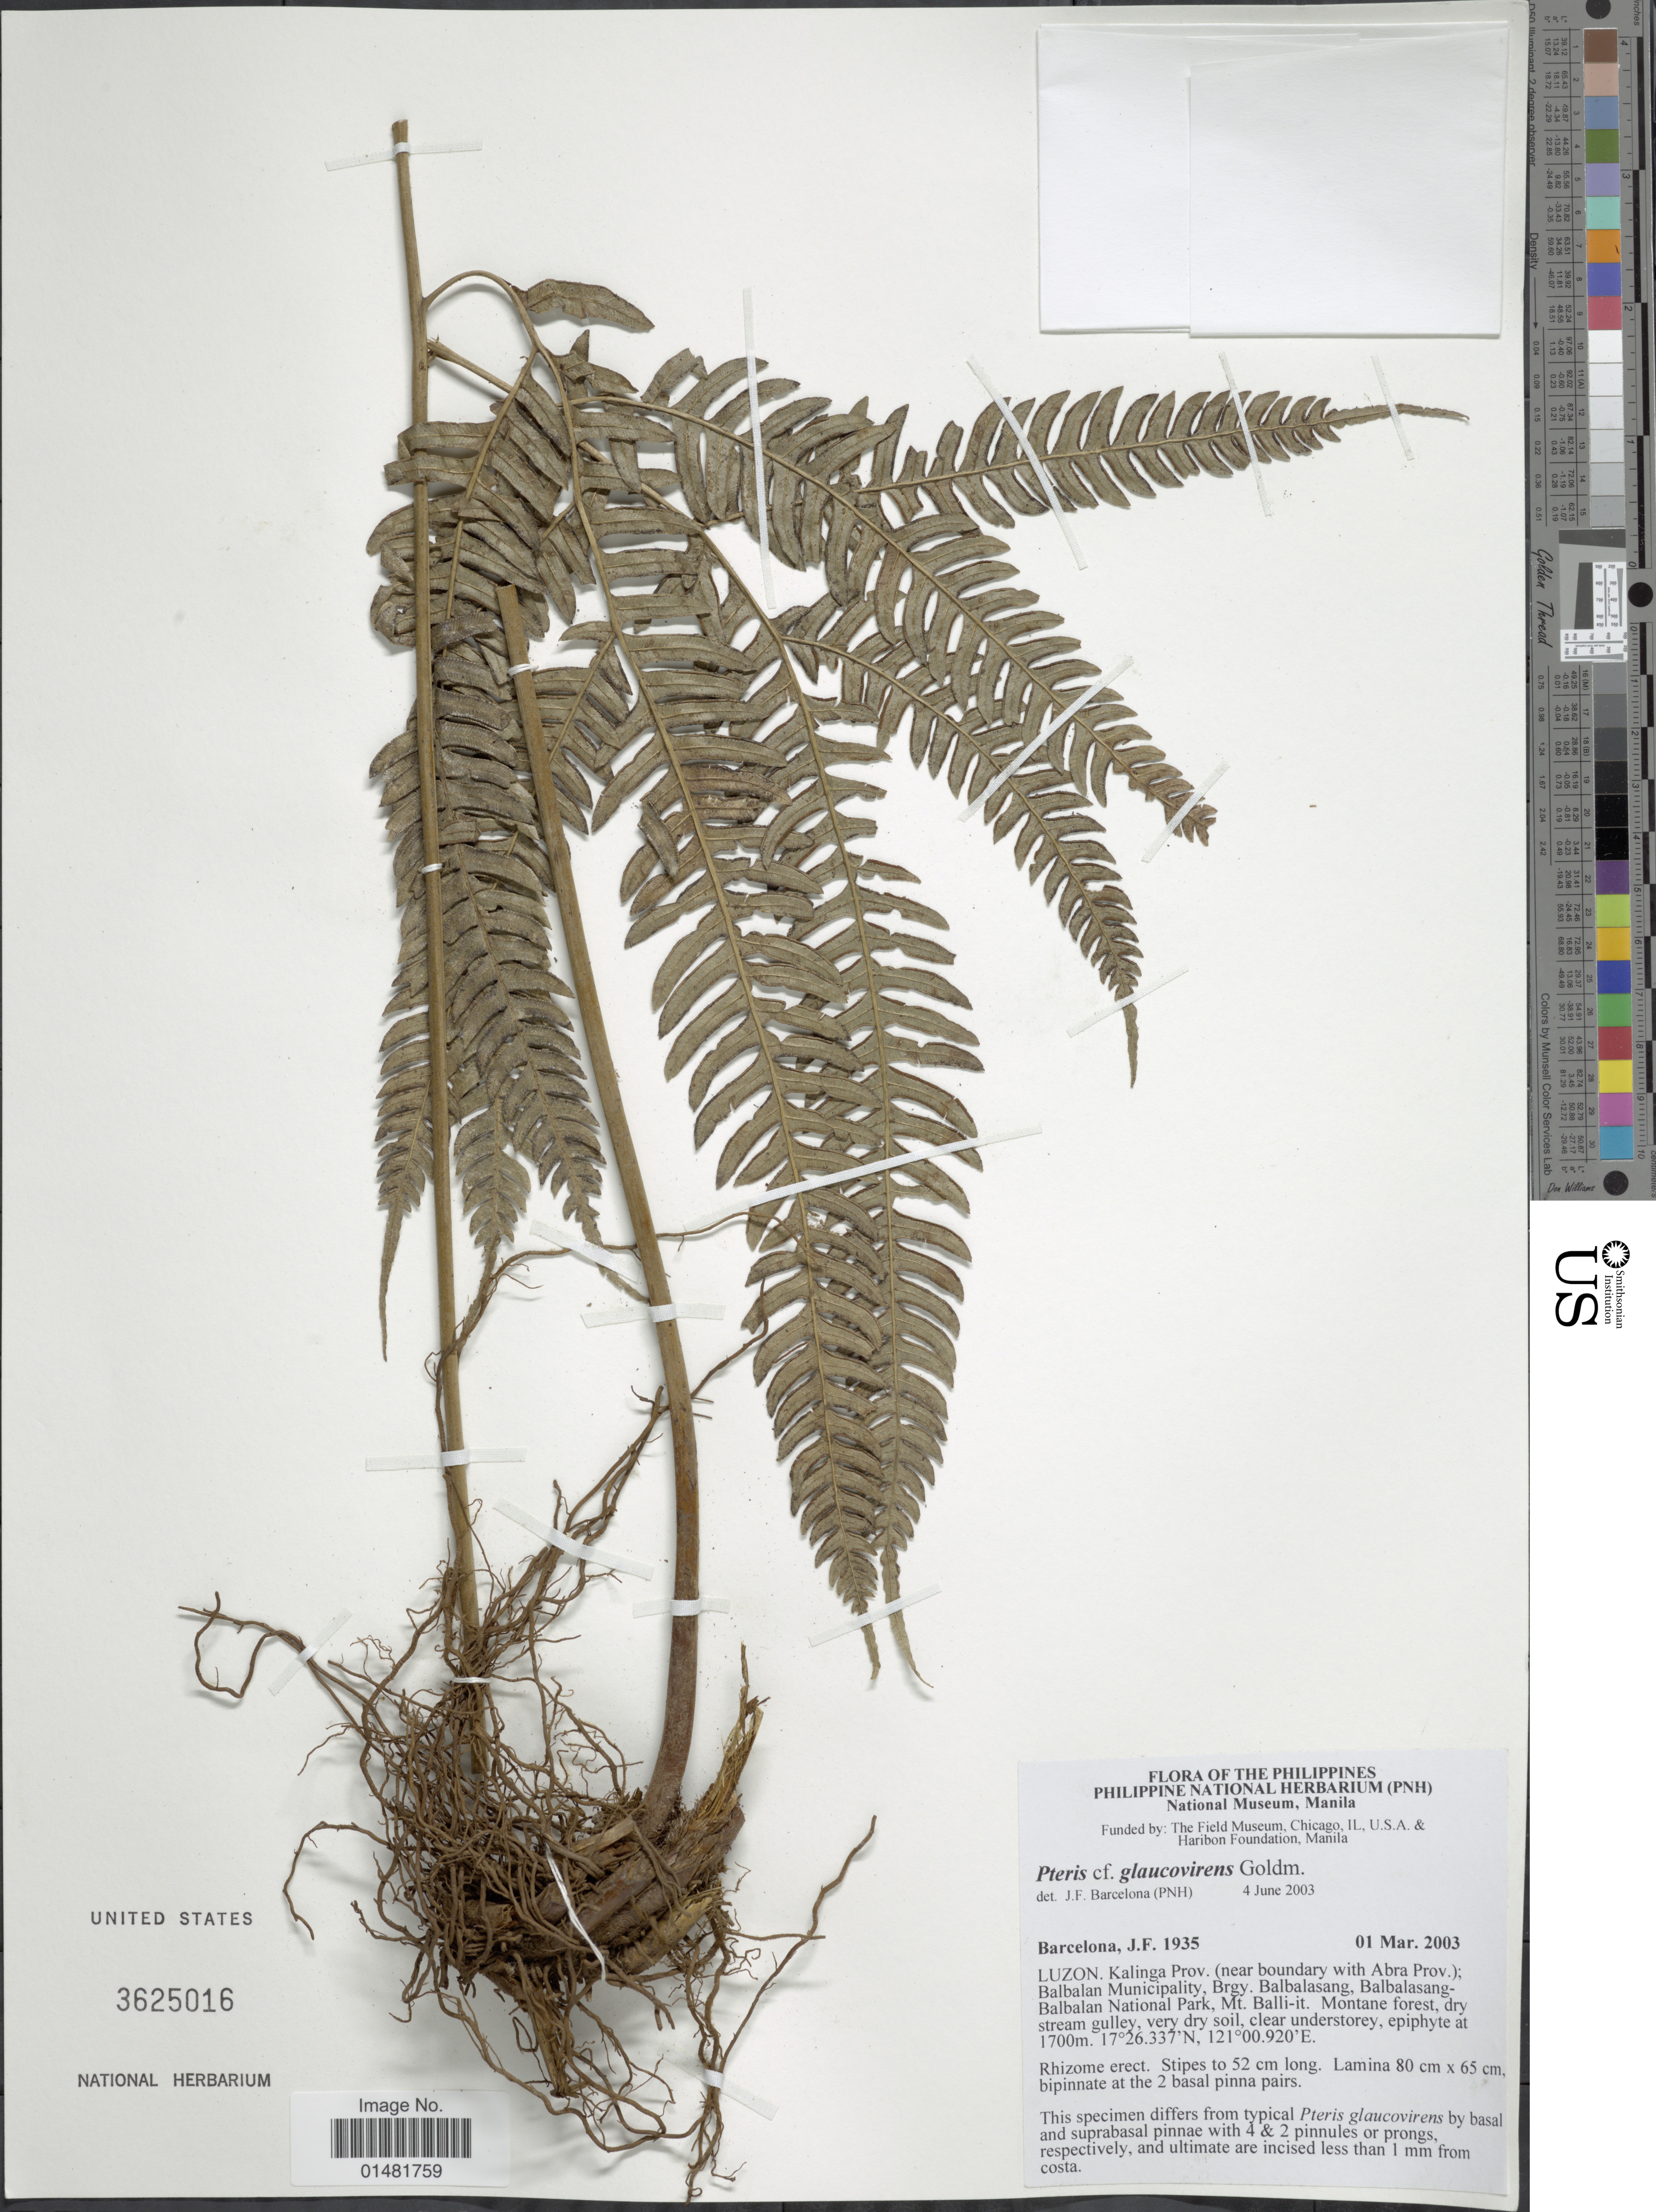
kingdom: Plantae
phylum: Tracheophyta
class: Polypodiopsida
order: Polypodiales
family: Pteridaceae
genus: Pteris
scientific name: Pteris glaucovirens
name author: Goldm.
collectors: J. F. Barcelona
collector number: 1935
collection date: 2003-03-01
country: Philippines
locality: Luzon. Kalinga Prov. (near boundary with Abra Prov.); Balbalan Municipality, Brgy. Balbalasang, Balbalasang-Balbalan National Park, Mt. Balli-it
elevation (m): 1700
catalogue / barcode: US 3625016